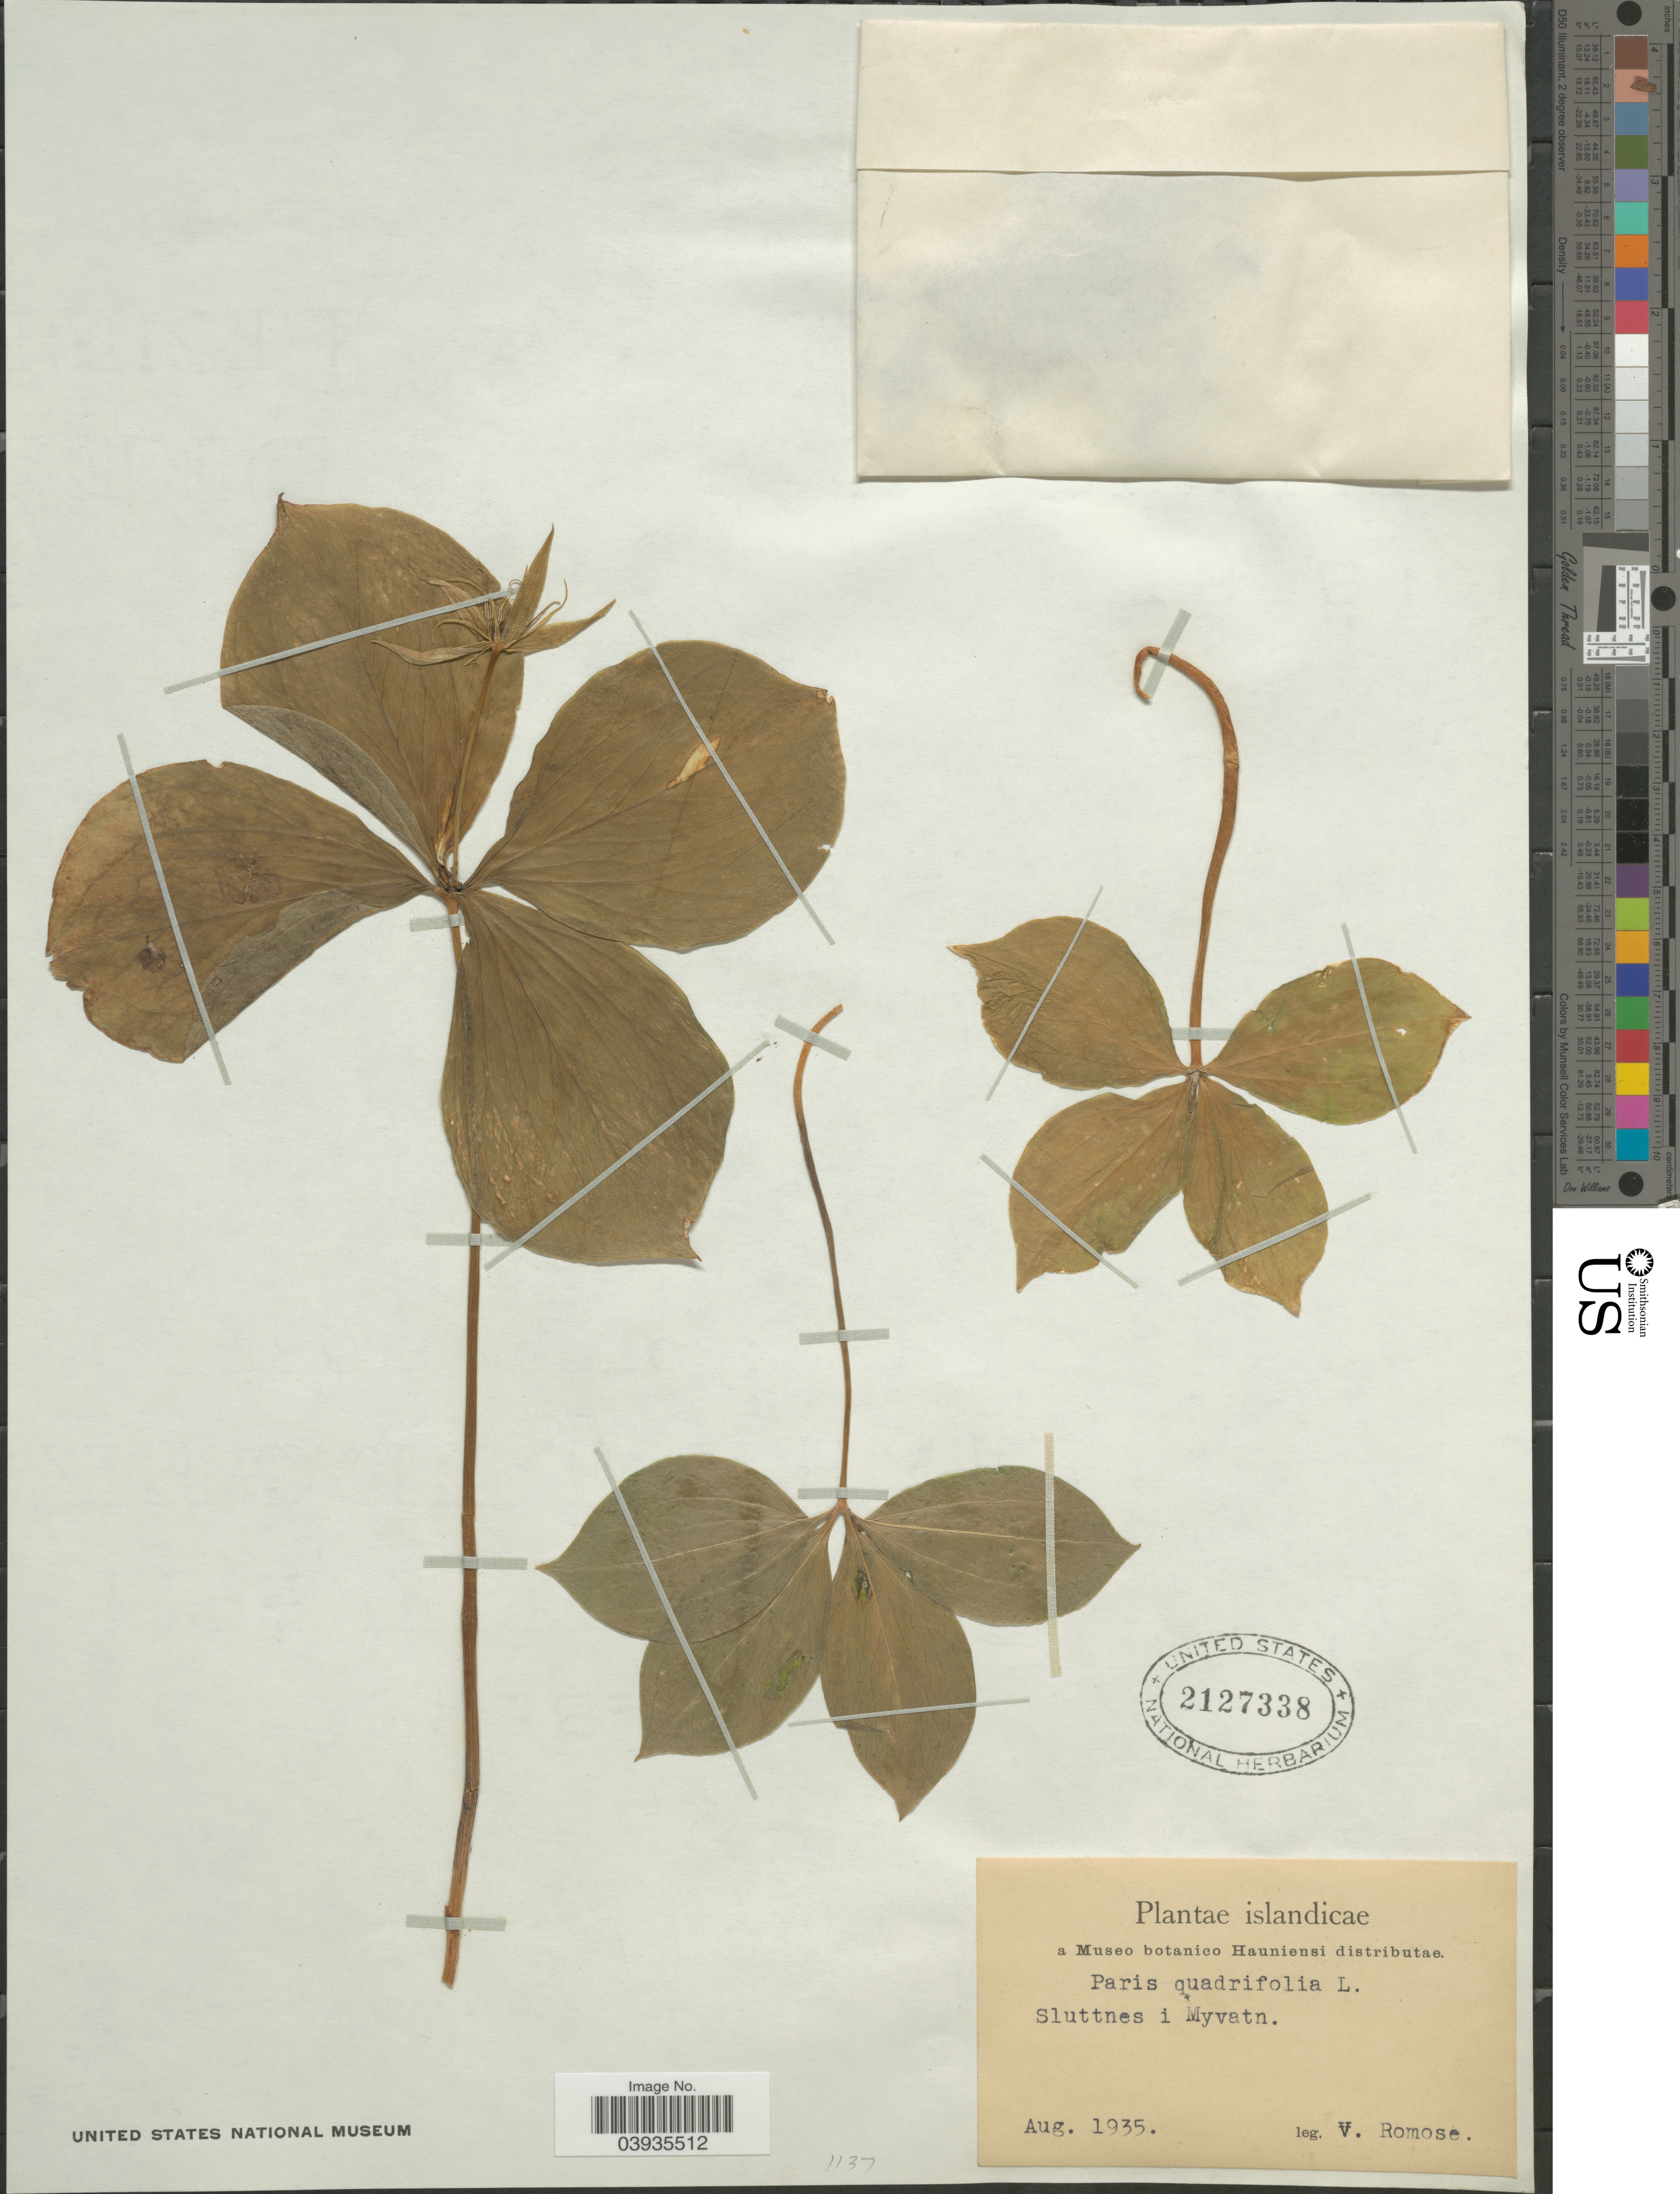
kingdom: Plantae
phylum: Tracheophyta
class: Liliopsida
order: Liliales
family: Melanthiaceae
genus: Paris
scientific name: Paris quadrifolia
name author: L.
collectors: V. Romose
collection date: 1935-08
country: Iceland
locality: Sluttness i Myvatn.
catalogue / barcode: US 2127338